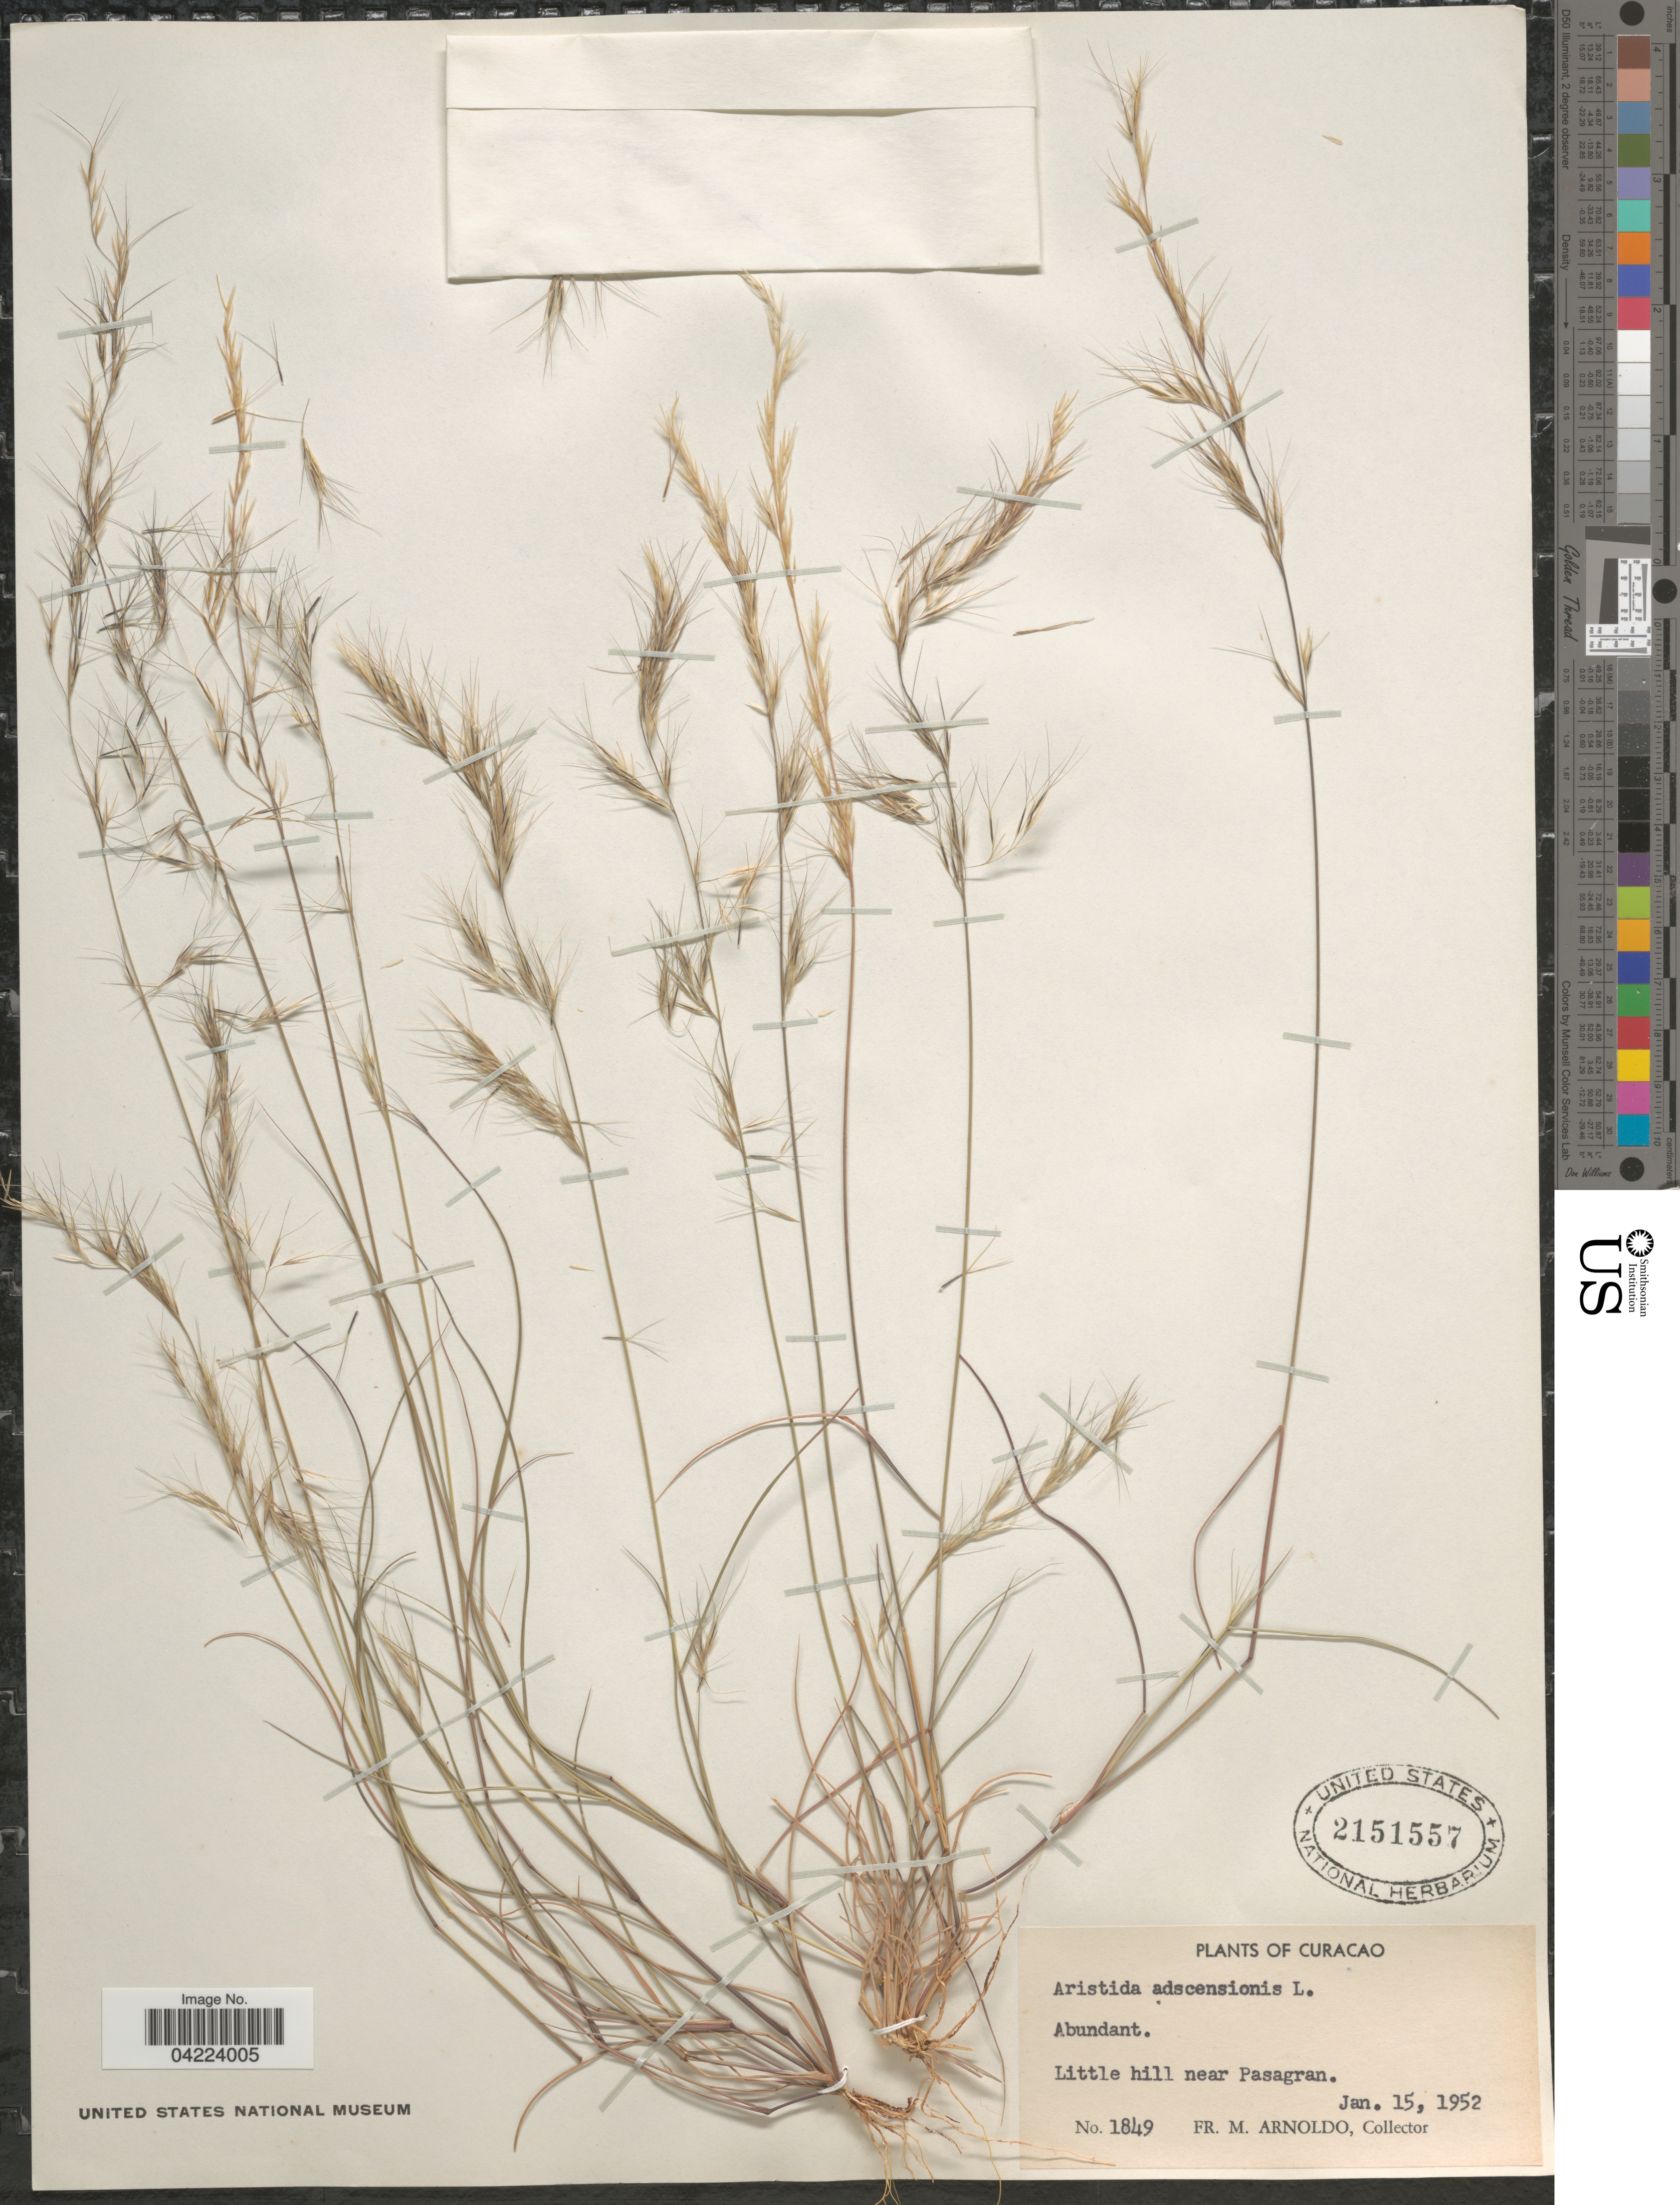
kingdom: Plantae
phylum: Tracheophyta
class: Liliopsida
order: Poales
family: Poaceae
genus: Aristida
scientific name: Aristida adscensionis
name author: L.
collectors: N. Arnoldo-Broeders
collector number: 1849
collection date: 1952-01-15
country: Curaçao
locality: Little hill near Pasagran.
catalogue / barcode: US 2151557